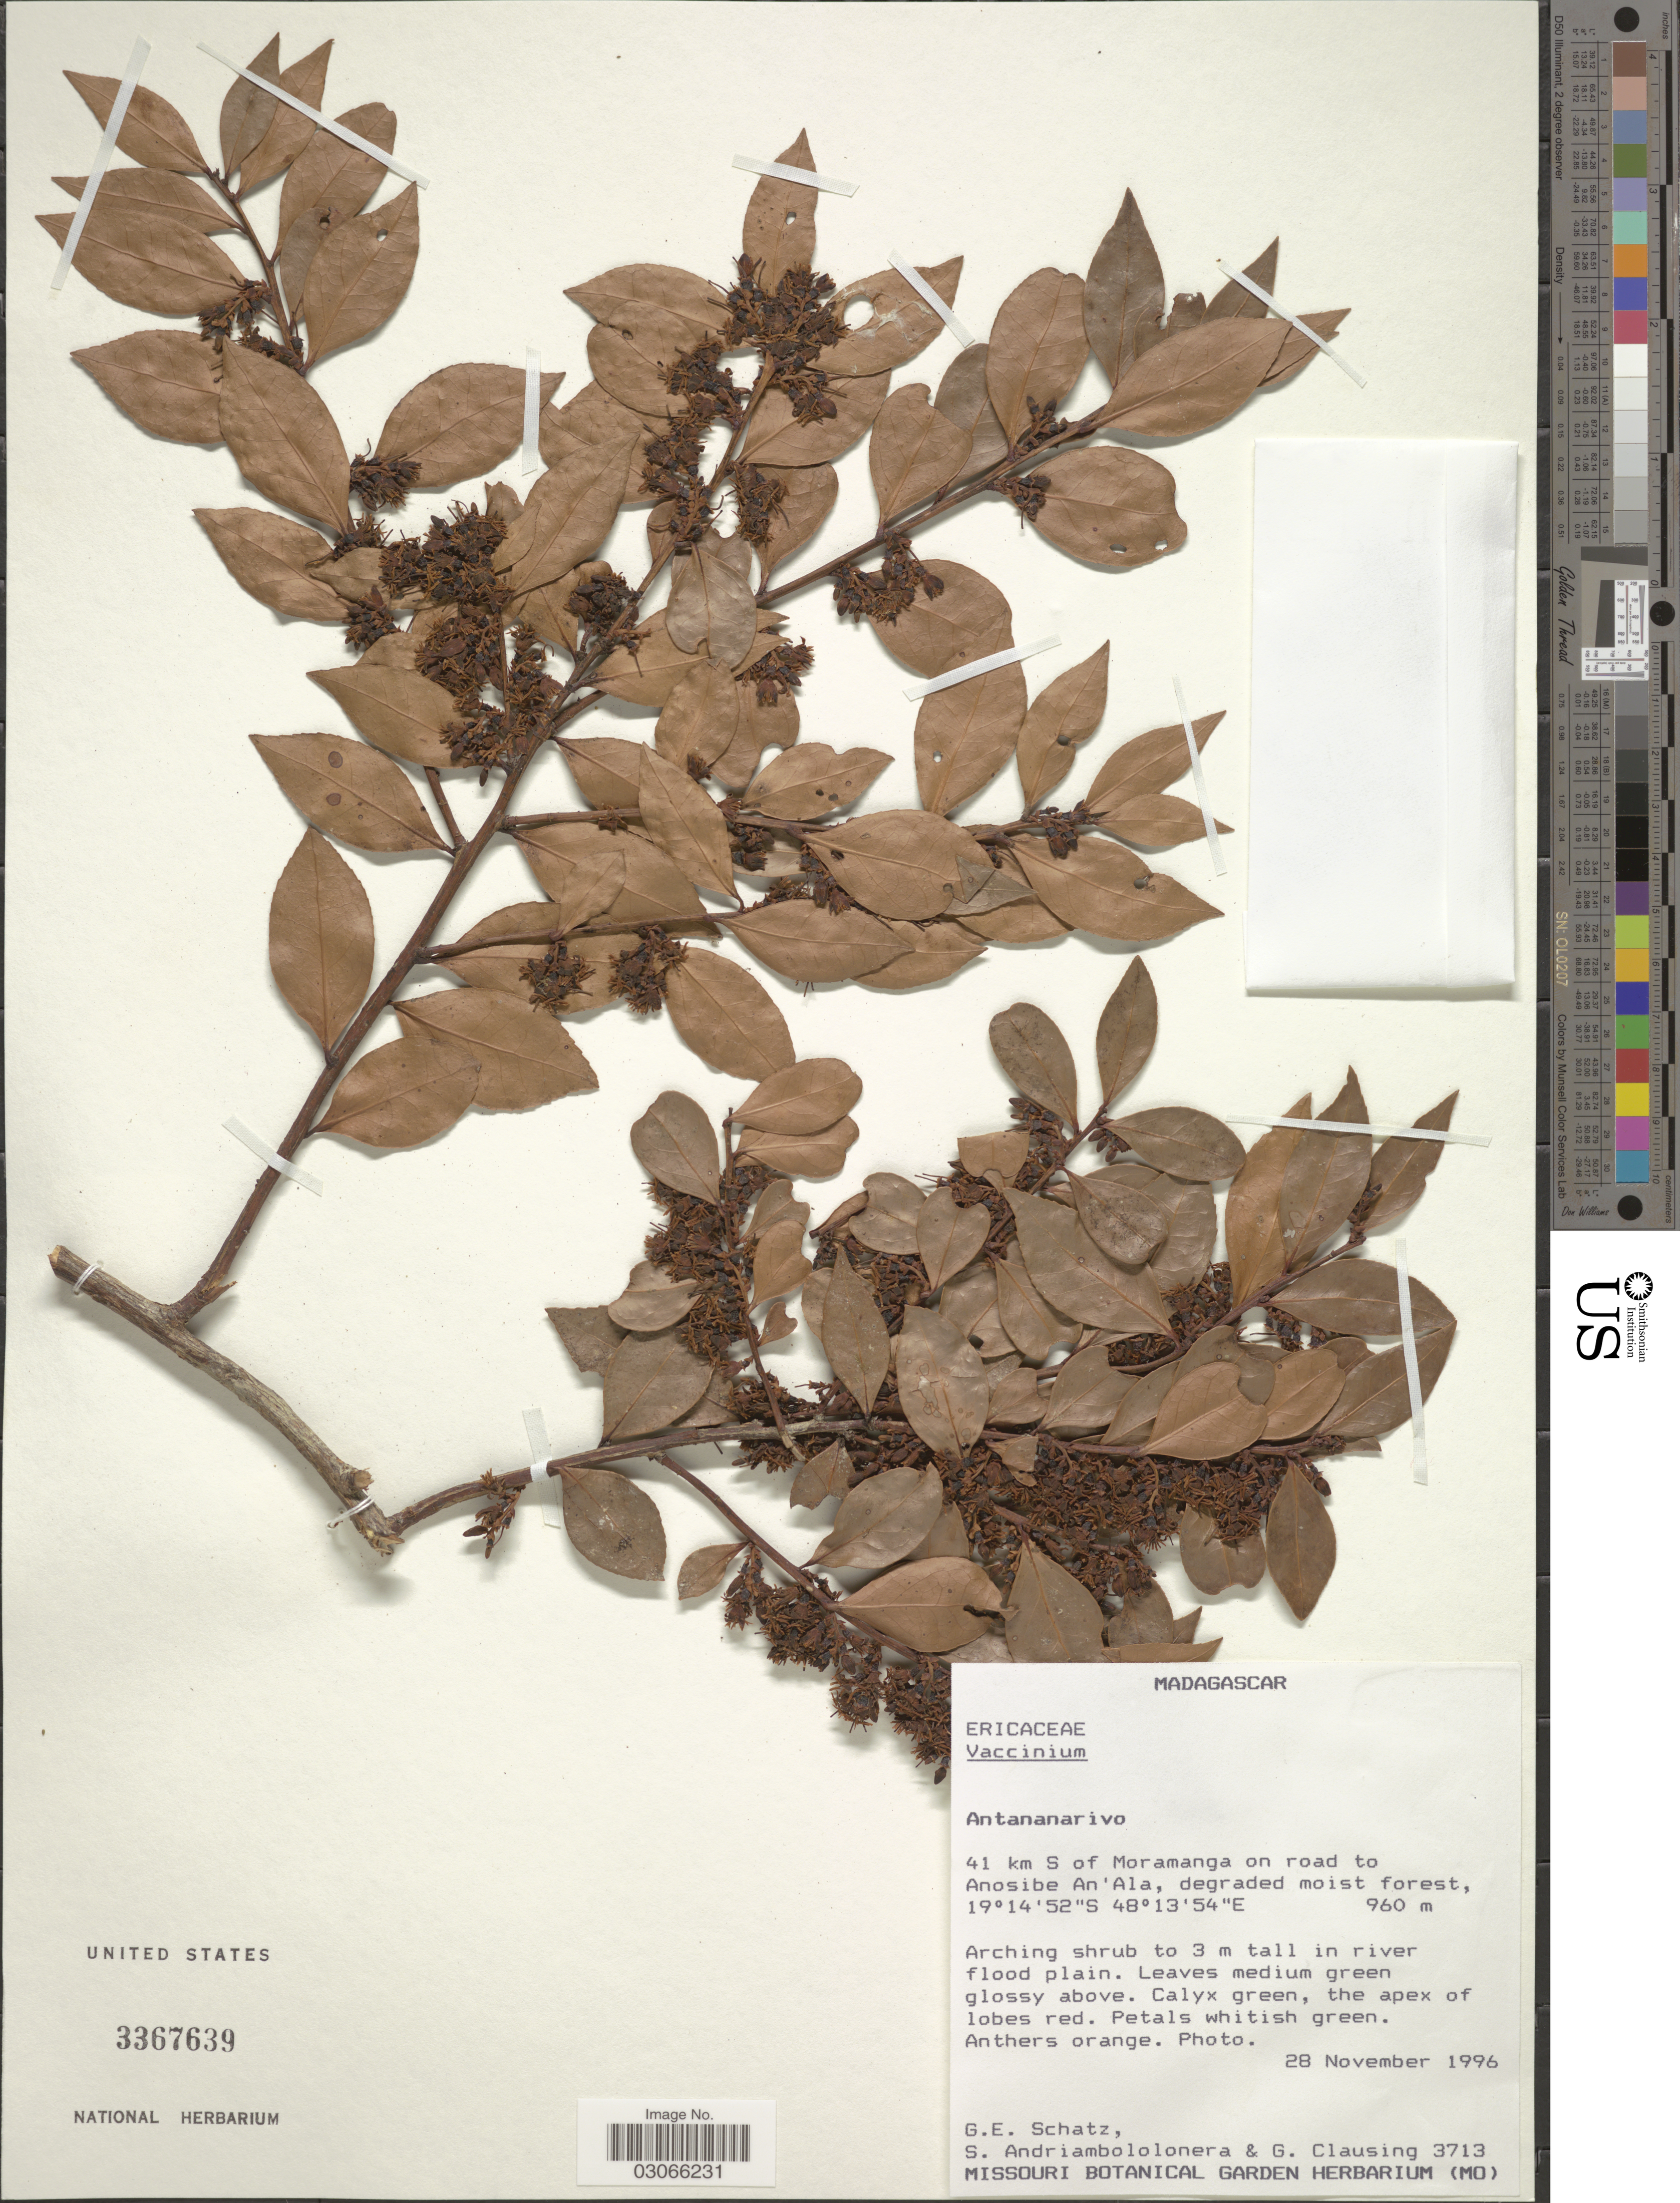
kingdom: Plantae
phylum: Tracheophyta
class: Magnoliopsida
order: Ericales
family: Ericaceae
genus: Vaccinium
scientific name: Vaccinium sp.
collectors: G. Schatz, S. R. Andriambololonera & G. Clausing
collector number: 3713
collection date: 1996-11-28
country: Madagascar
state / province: Alaotra Mangoro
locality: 41 km S of Moramanga on road to Anosibe An'Ala.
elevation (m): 960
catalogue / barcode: US 3367639